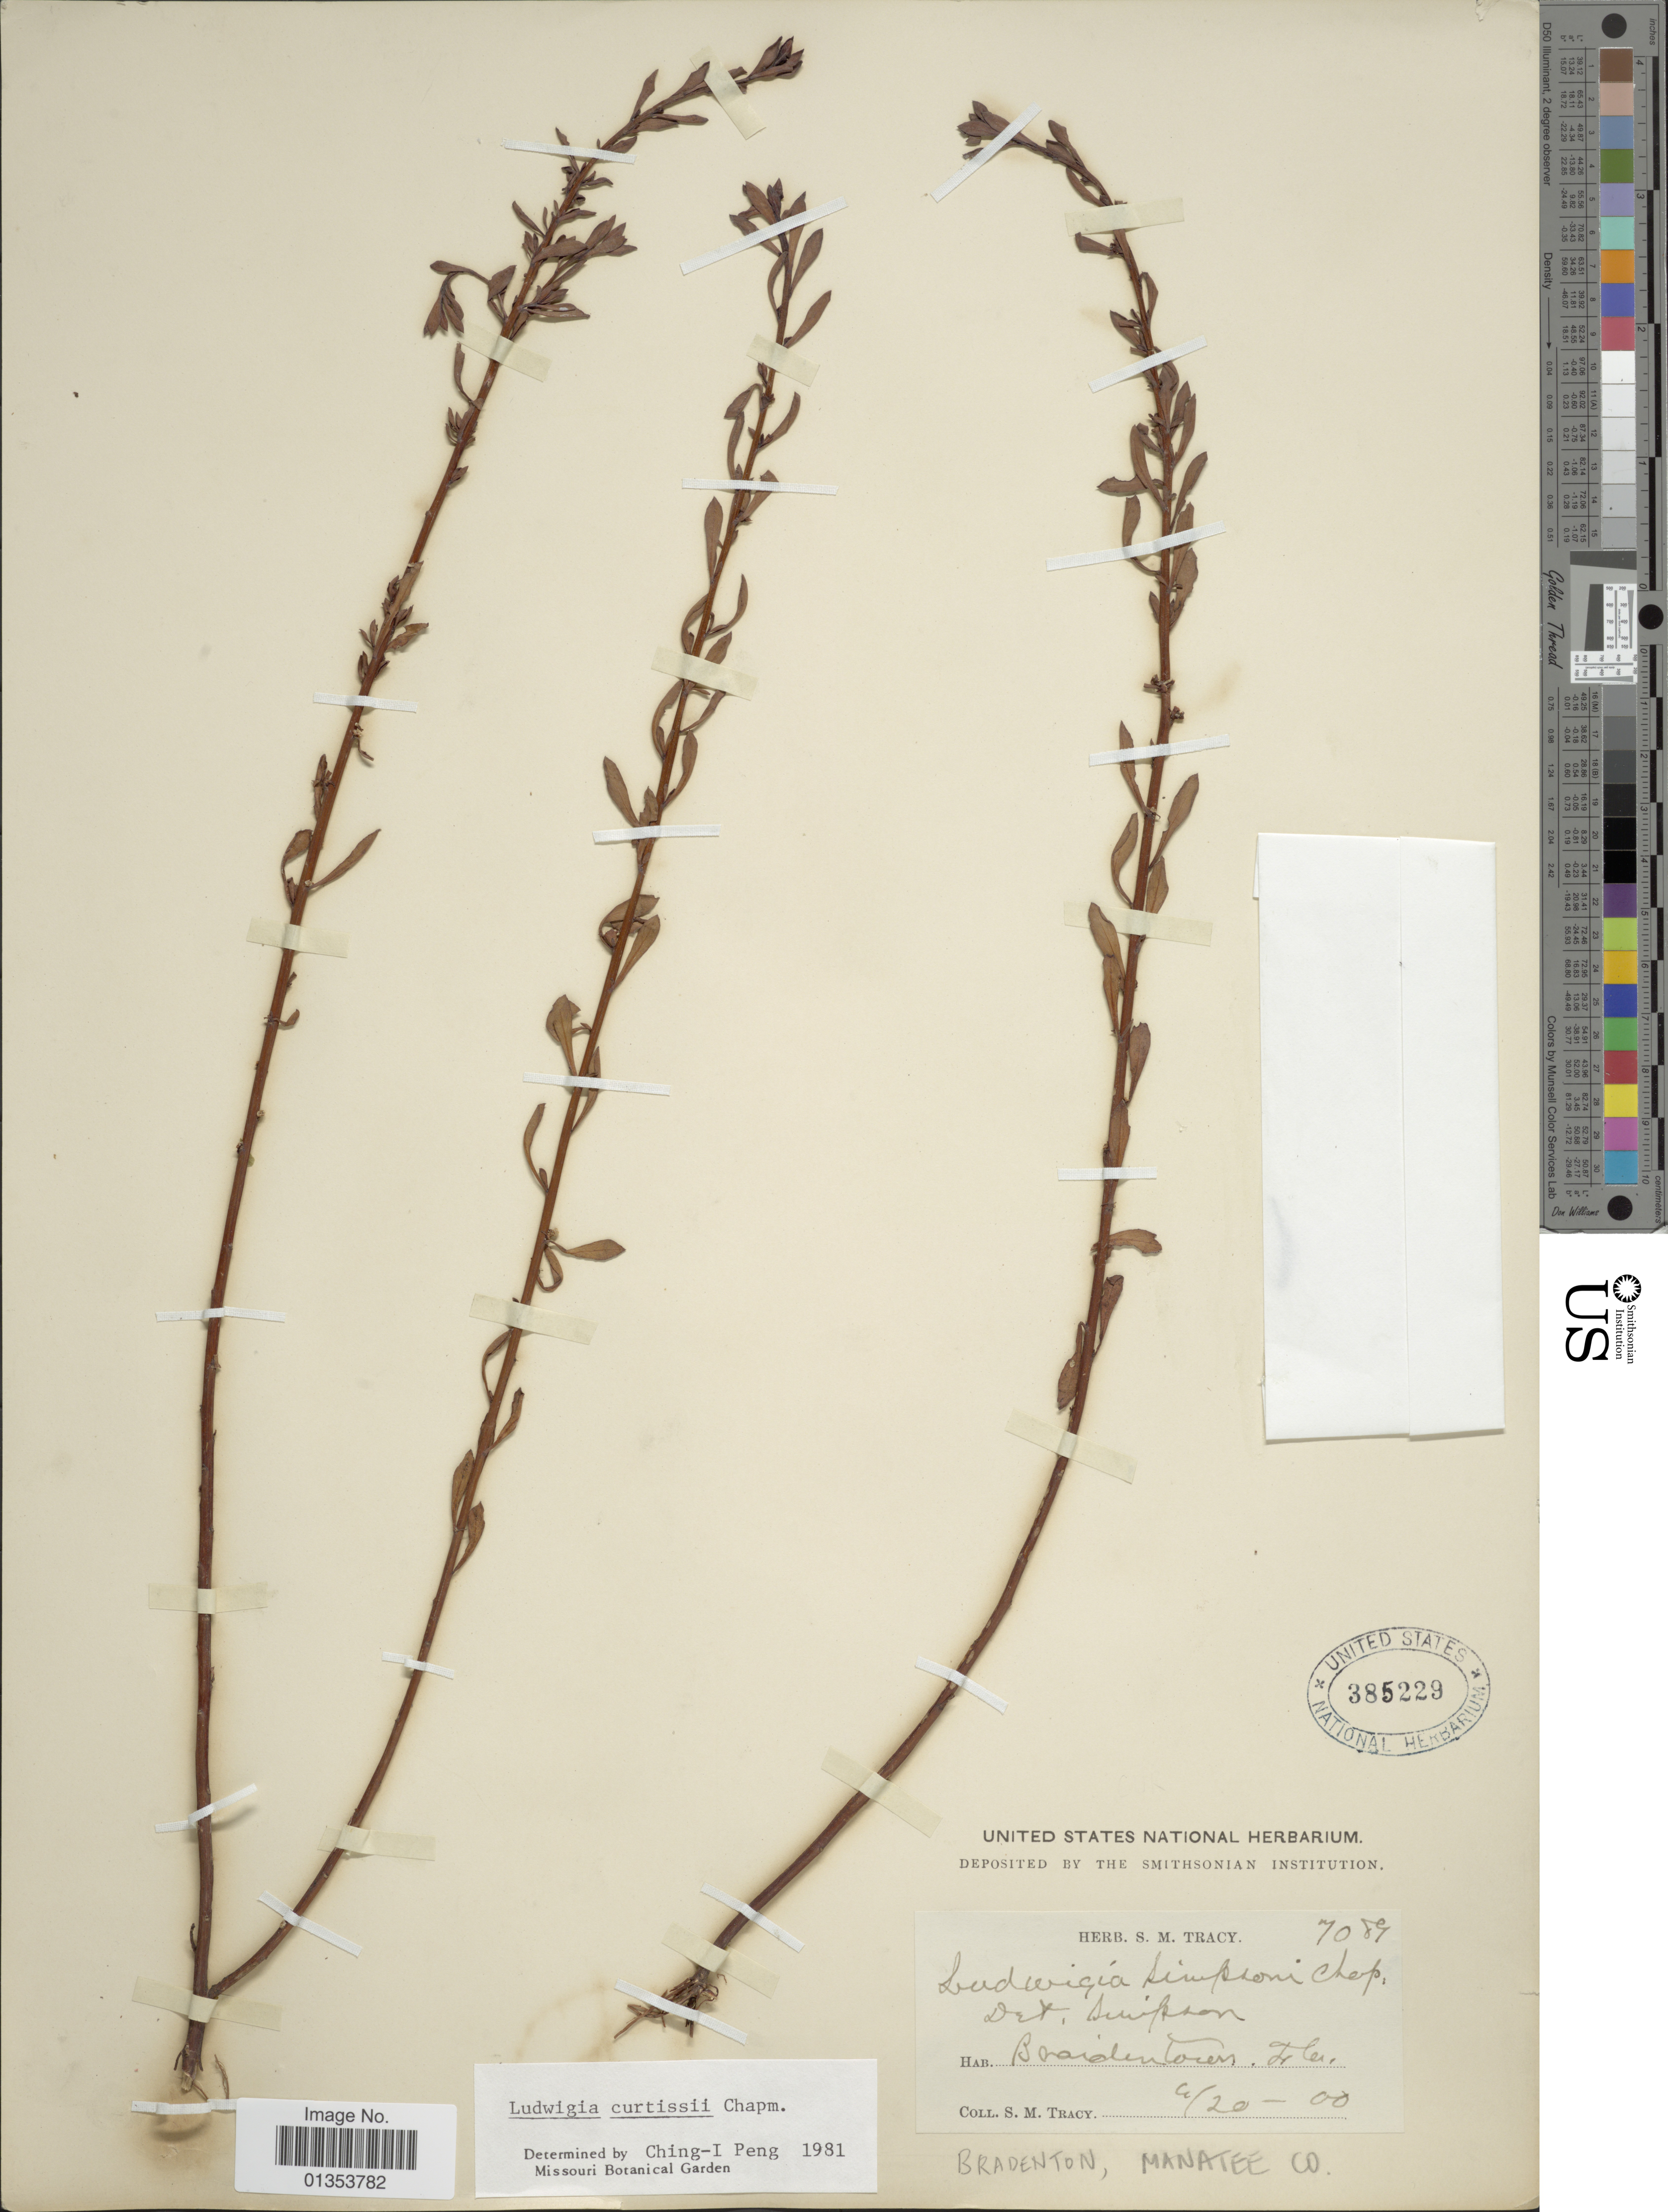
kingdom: Plantae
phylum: Tracheophyta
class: Magnoliopsida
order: Myrtales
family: Onagraceae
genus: Ludwigia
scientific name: Ludwigia curtissii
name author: Chapm.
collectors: S. M. Tracy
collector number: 7089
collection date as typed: Transcribed d/m/y: 20/9/00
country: United States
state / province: Florida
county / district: Manatee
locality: Braidentown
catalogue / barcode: US 385229